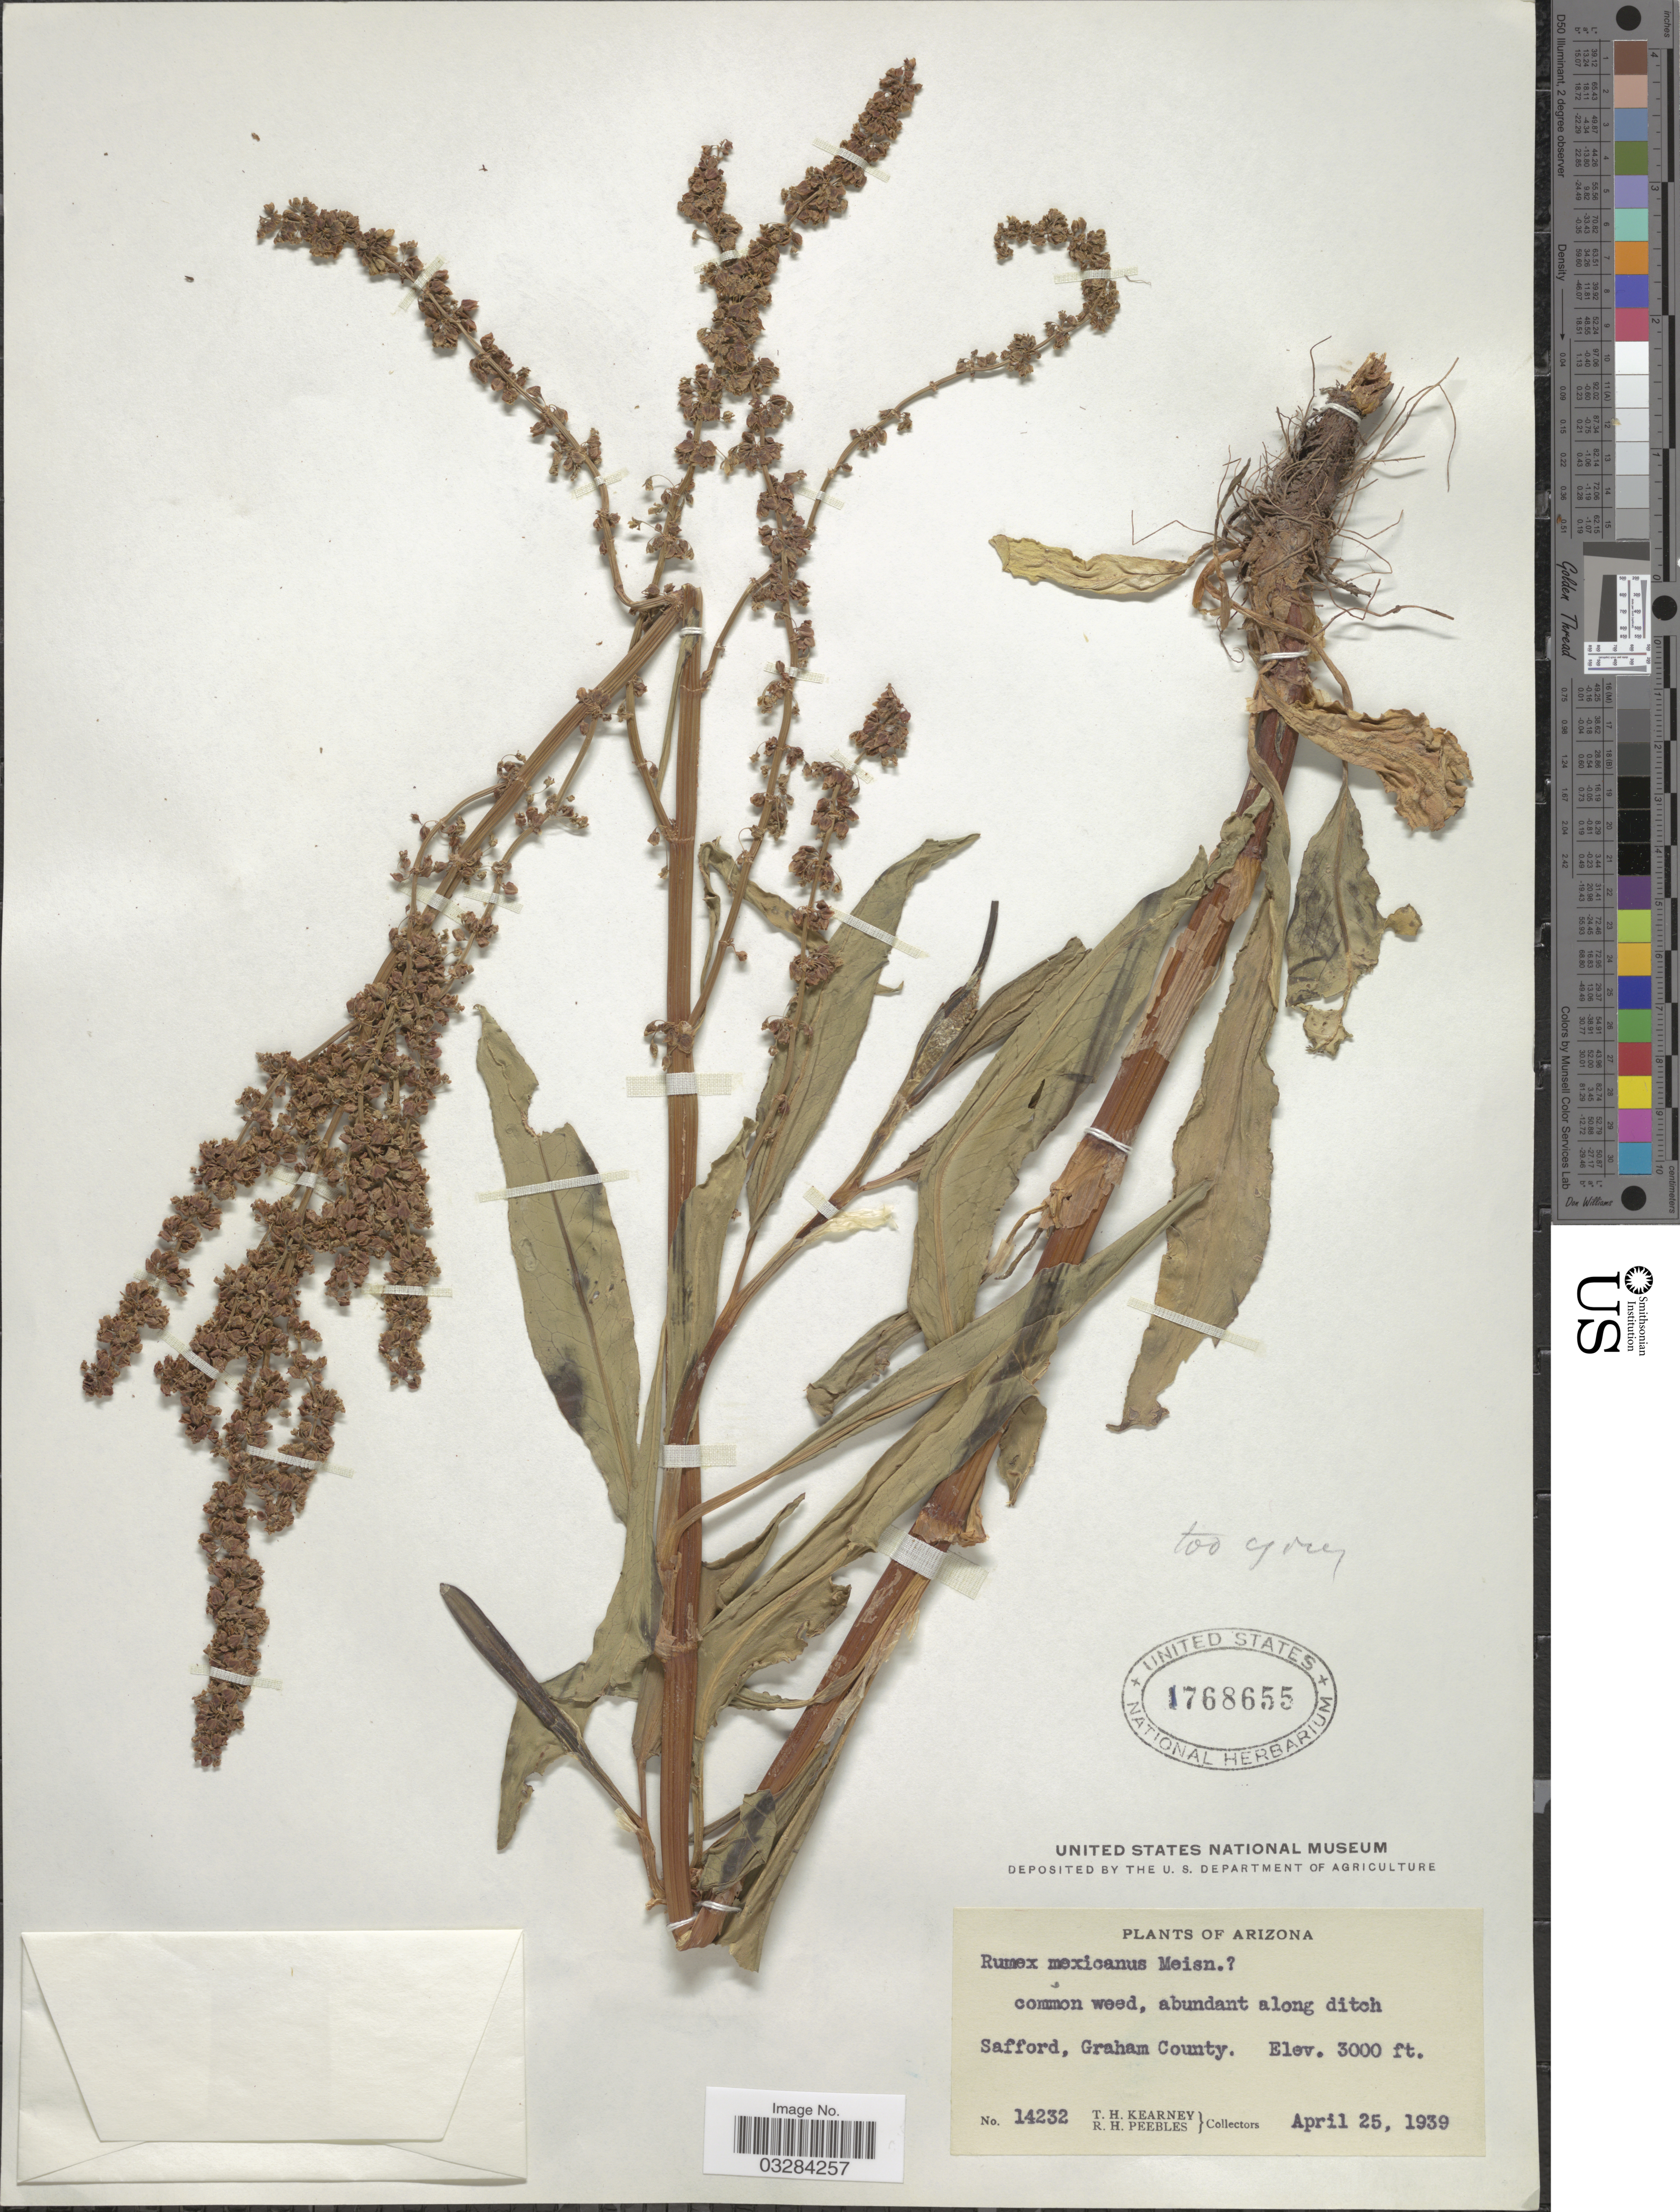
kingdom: Plantae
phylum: Tracheophyta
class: Magnoliopsida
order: Caryophyllales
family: Polygonaceae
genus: Rumex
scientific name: Rumex mexicanus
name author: Meisn.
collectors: T. H. Kearney & R. H. Peebles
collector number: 14232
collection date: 1939-04-25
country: United States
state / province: Arizona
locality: Safford, Graham County.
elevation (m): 914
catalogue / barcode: US 1768655